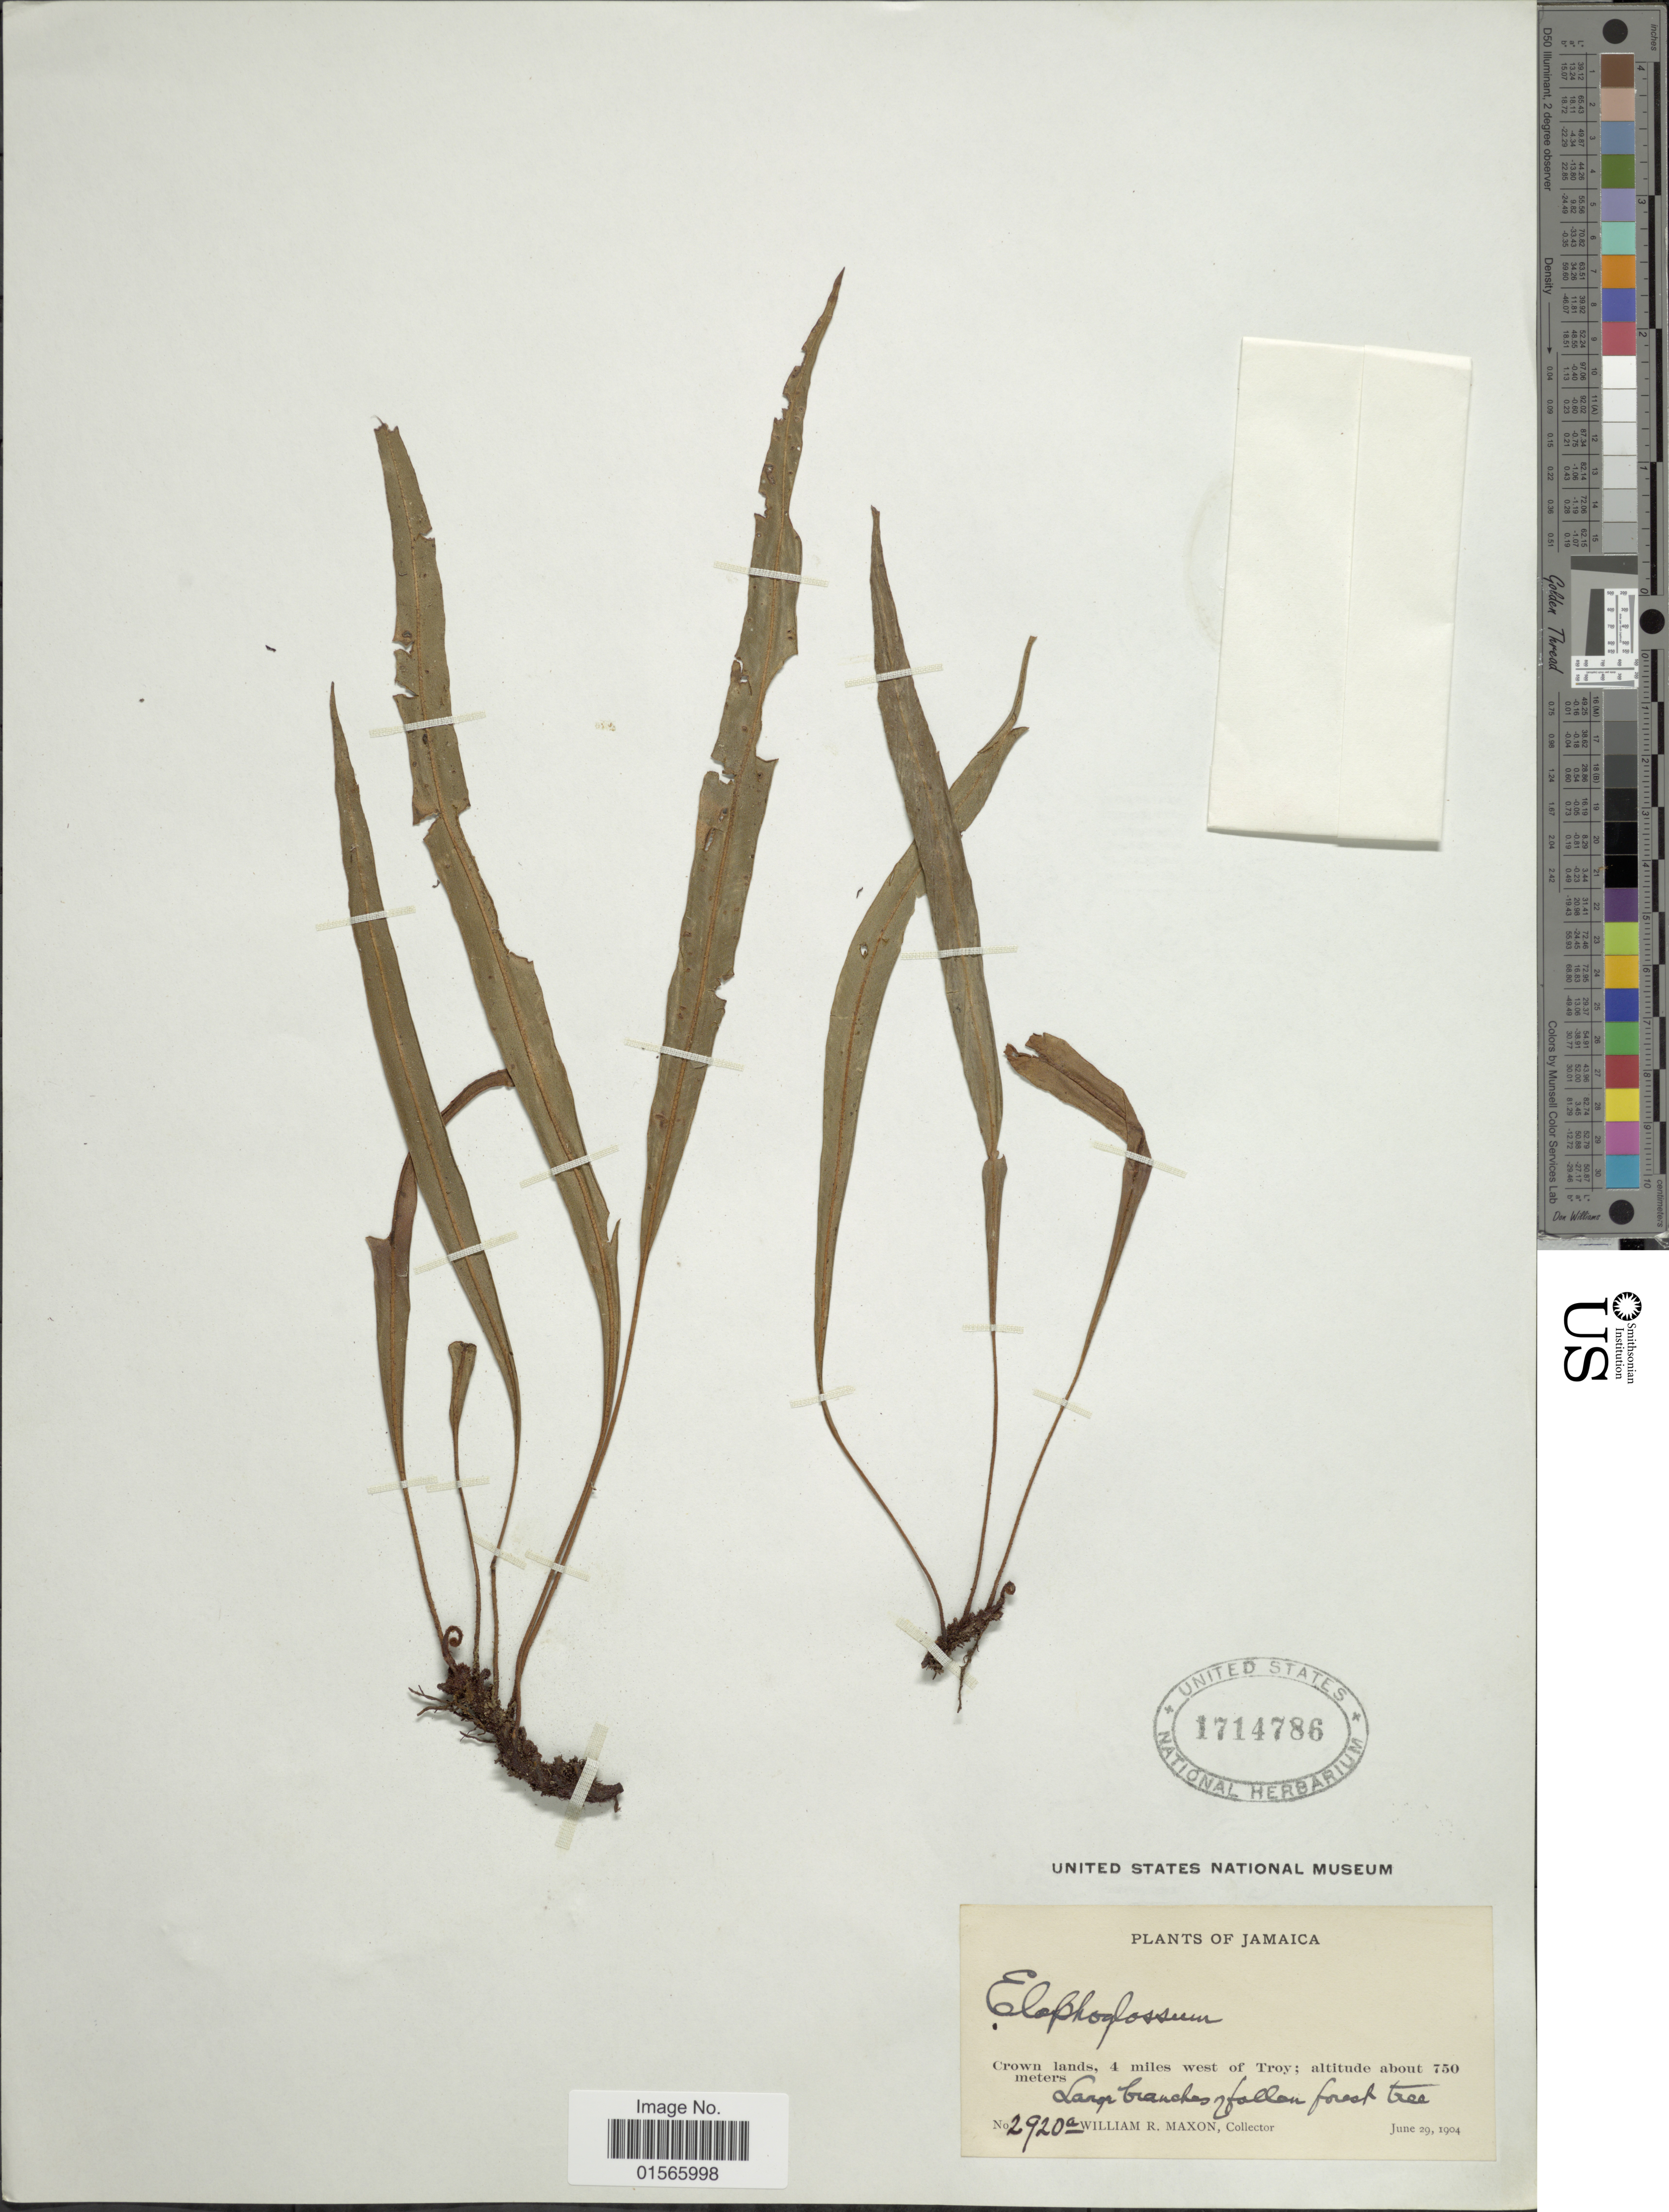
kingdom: Plantae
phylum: Tracheophyta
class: Polypodiopsida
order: Polypodiales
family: Dryopteridaceae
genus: Elaphoglossum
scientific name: Elaphoglossum petiolatum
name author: (Sw.) Urb.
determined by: Martinez-Becerril, Ana G.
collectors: W. R. Maxon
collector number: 2920a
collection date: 1904-06-29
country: Jamaica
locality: Crown lands, 4 miles west of Troy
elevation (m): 750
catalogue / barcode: US 1714786